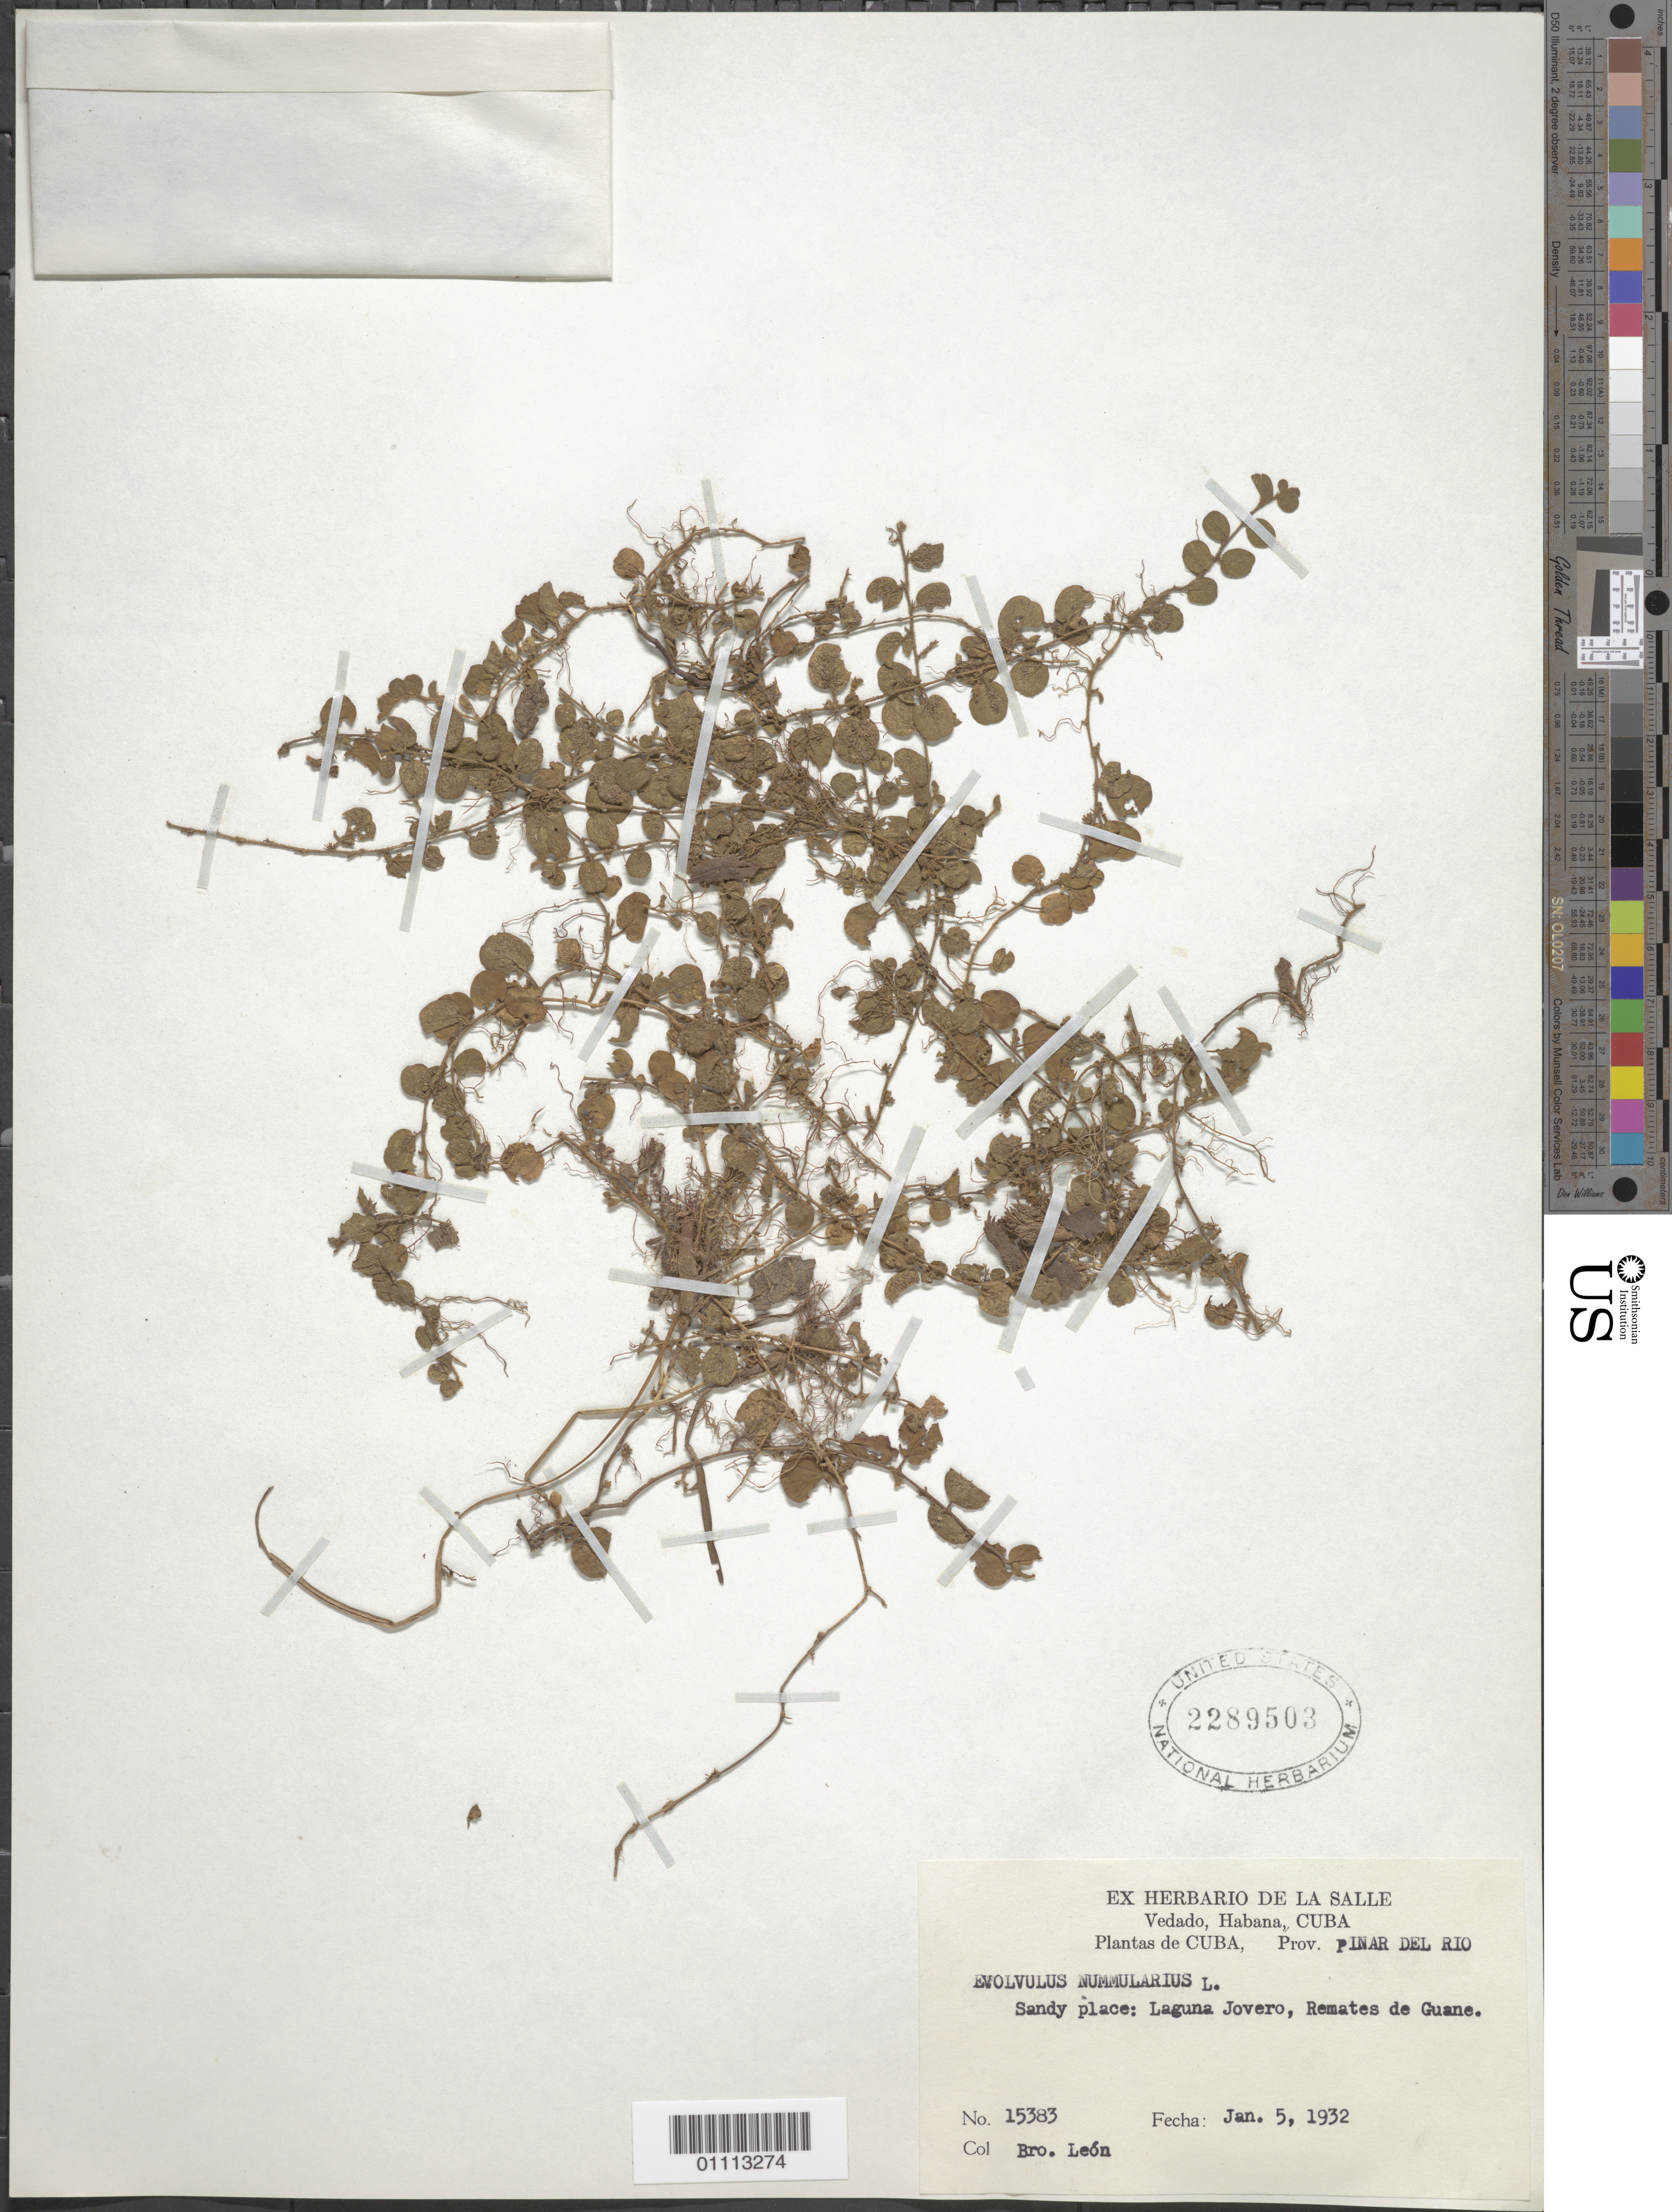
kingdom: Plantae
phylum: Tracheophyta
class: Magnoliopsida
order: Solanales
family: Convolvulaceae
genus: Evolvulus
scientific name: Evolvulus nummularius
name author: (L.) L.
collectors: Bro. León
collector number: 15383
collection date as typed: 05 Jan 1932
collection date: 1932-01-05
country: Cuba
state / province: Pinar del Rio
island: Cuba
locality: Sandy place: Laguna Jovero, Remates de Guane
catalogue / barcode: US 2289503